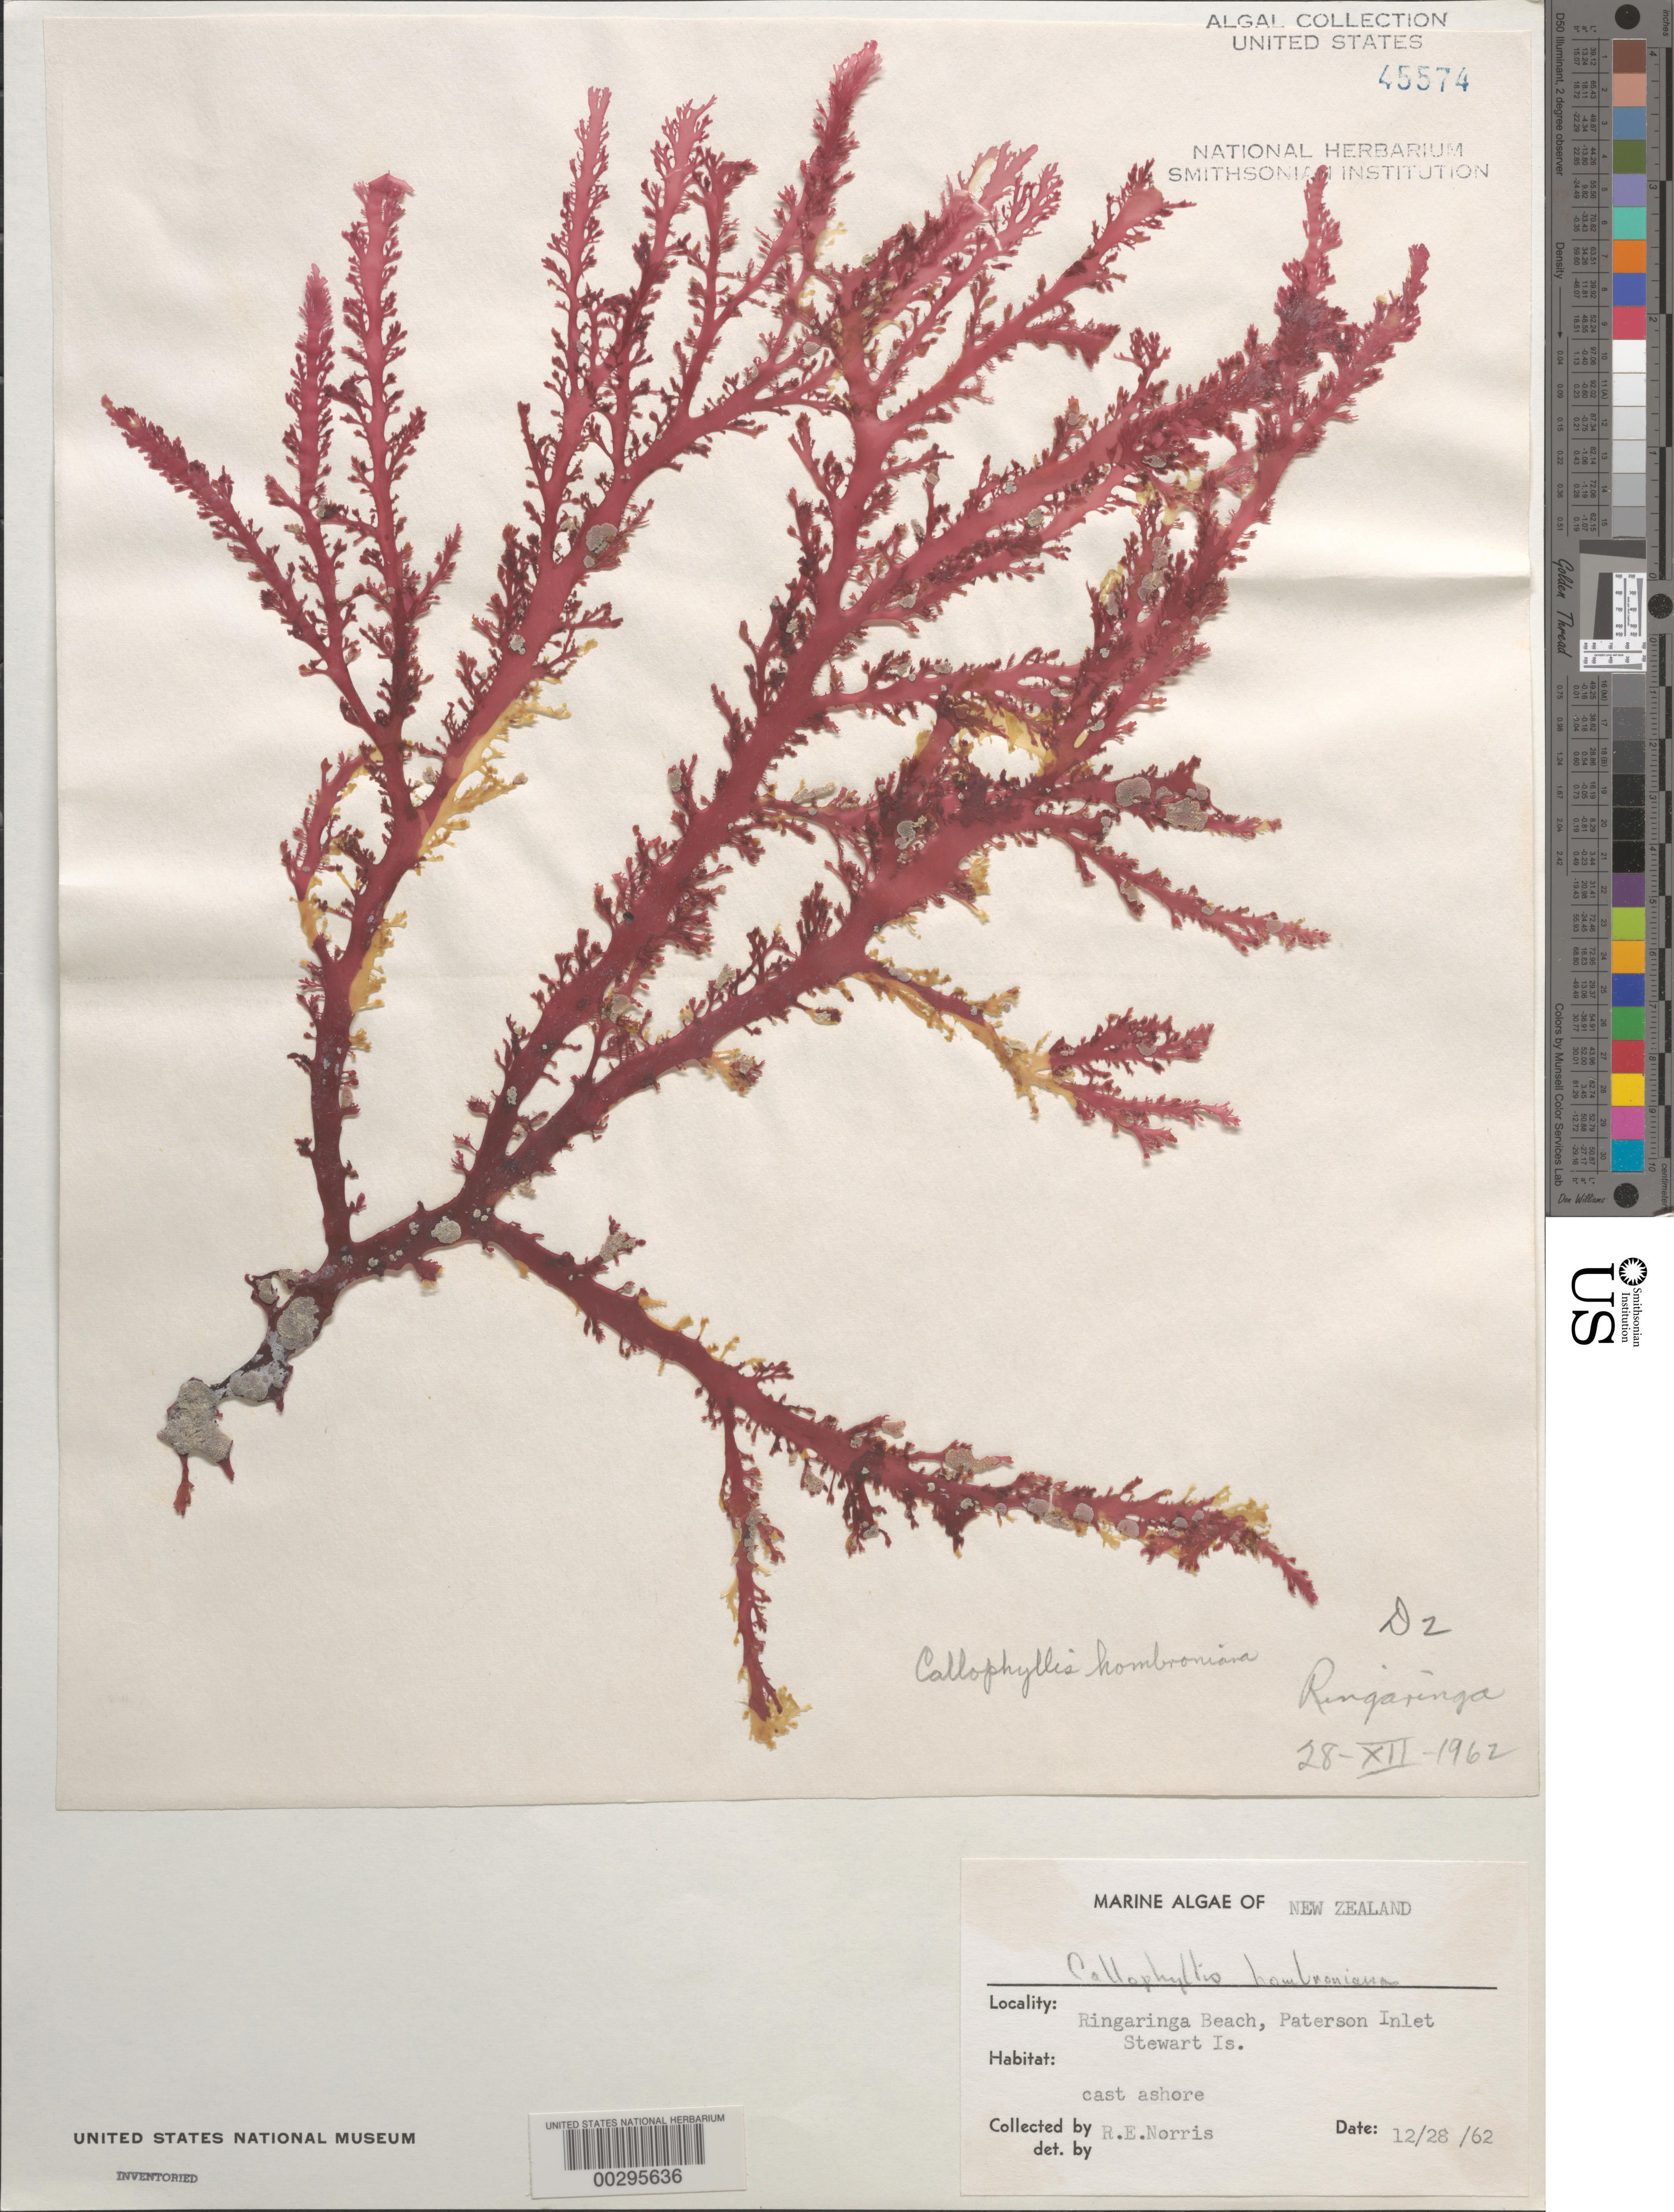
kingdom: Plantae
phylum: Rhodophyta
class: Florideophyceae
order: Gigartinales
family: Kallymeniaceae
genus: Blastophyllis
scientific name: Blastophyllis hombroniana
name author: (Mont.) D'Archino & W.A. Nelson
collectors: R. E. Norris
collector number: D2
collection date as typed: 28 Dec 1962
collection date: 1962-12-28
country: New Zealand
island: Stewart Island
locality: Paterson Inlet, Ringaringa Beach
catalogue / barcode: US 45574